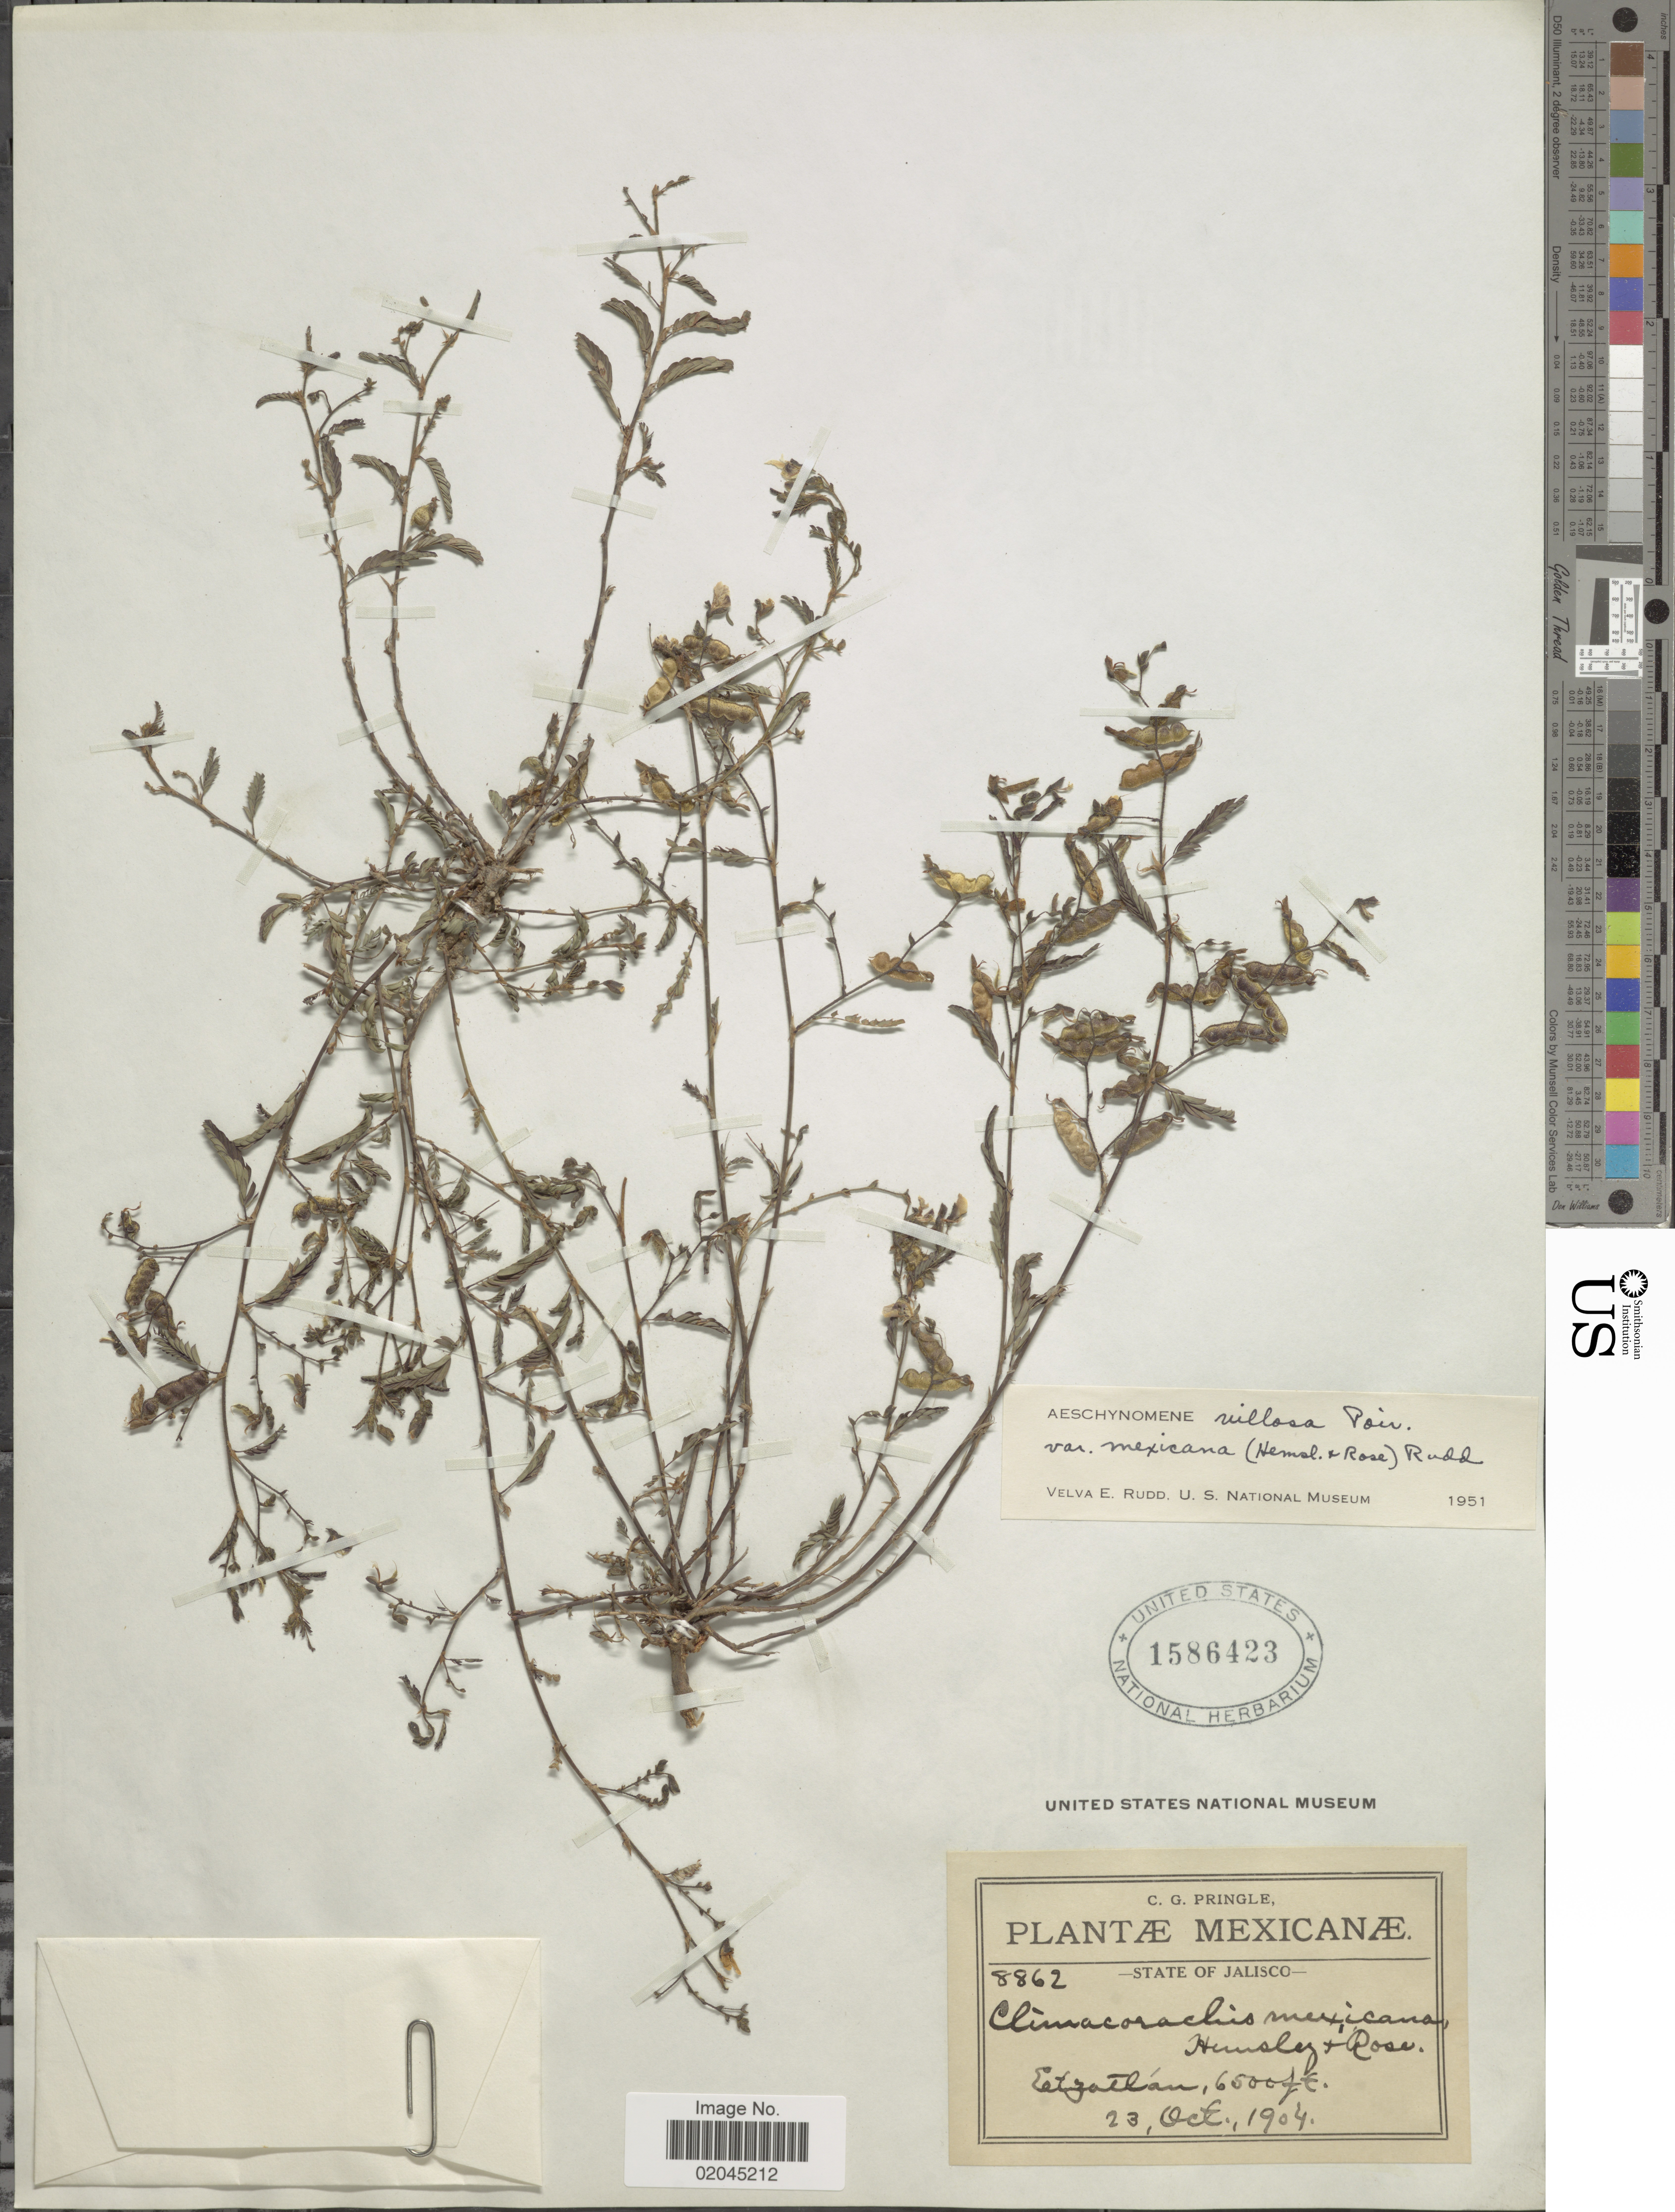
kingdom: Plantae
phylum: Tracheophyta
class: Magnoliopsida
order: Fabales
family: Fabaceae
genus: Aeschynomene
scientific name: Aeschynomene villosa var. mexicana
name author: (Micheli ex Donn. Sm.) Rudd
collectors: C. G. Pringle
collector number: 8862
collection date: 1904-10-23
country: Mexico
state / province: Jalisco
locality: Etzatlán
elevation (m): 1981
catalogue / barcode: US 1586423